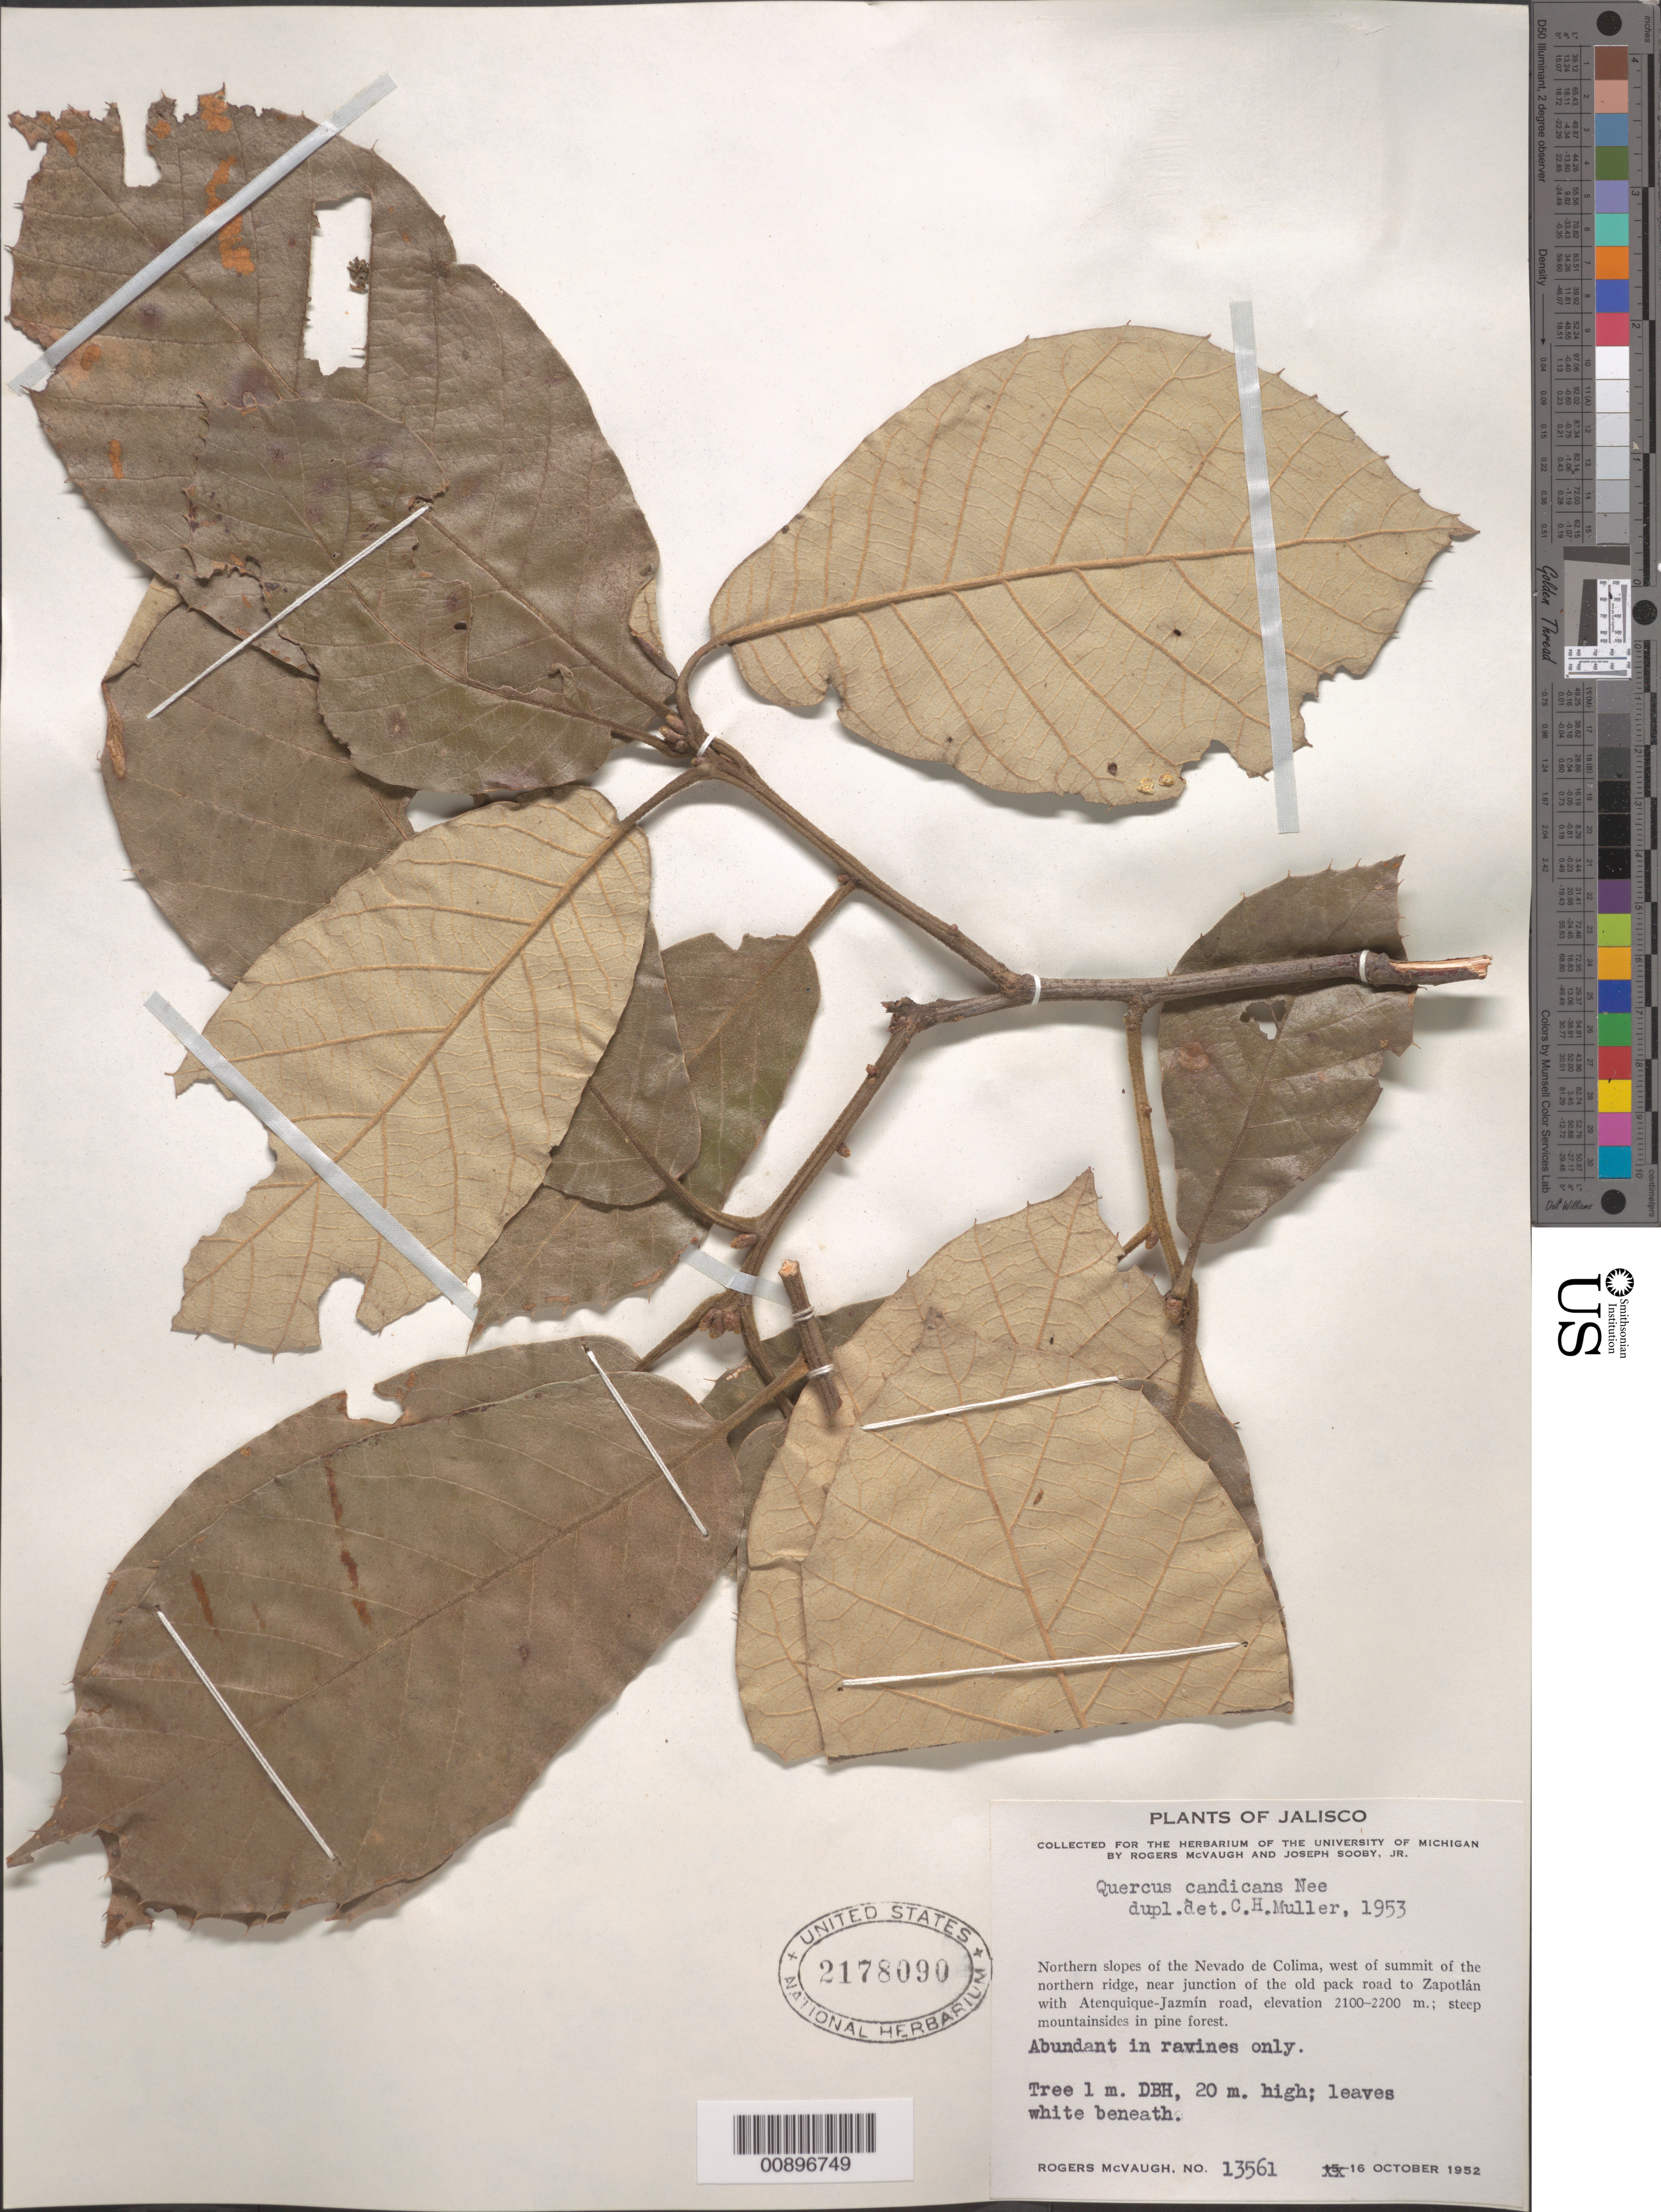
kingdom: Plantae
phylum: Tracheophyta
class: Magnoliopsida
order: Fagales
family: Fagaceae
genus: Quercus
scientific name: Quercus candicans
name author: Née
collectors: R. McVaugh & J. Sooby Jr.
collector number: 13561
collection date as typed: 16 Oct 1952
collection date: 1952-10-16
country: Mexico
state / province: Jalisco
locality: Northern slopes of the Nevado de Colima, west of summit of the northern ridge, near junction of the old pack road to Zapotlán with Atenquique- Jazmín road.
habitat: Steep mountainsides in pine forest. Abundant in ravines only.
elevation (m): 2200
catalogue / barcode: US 2178090